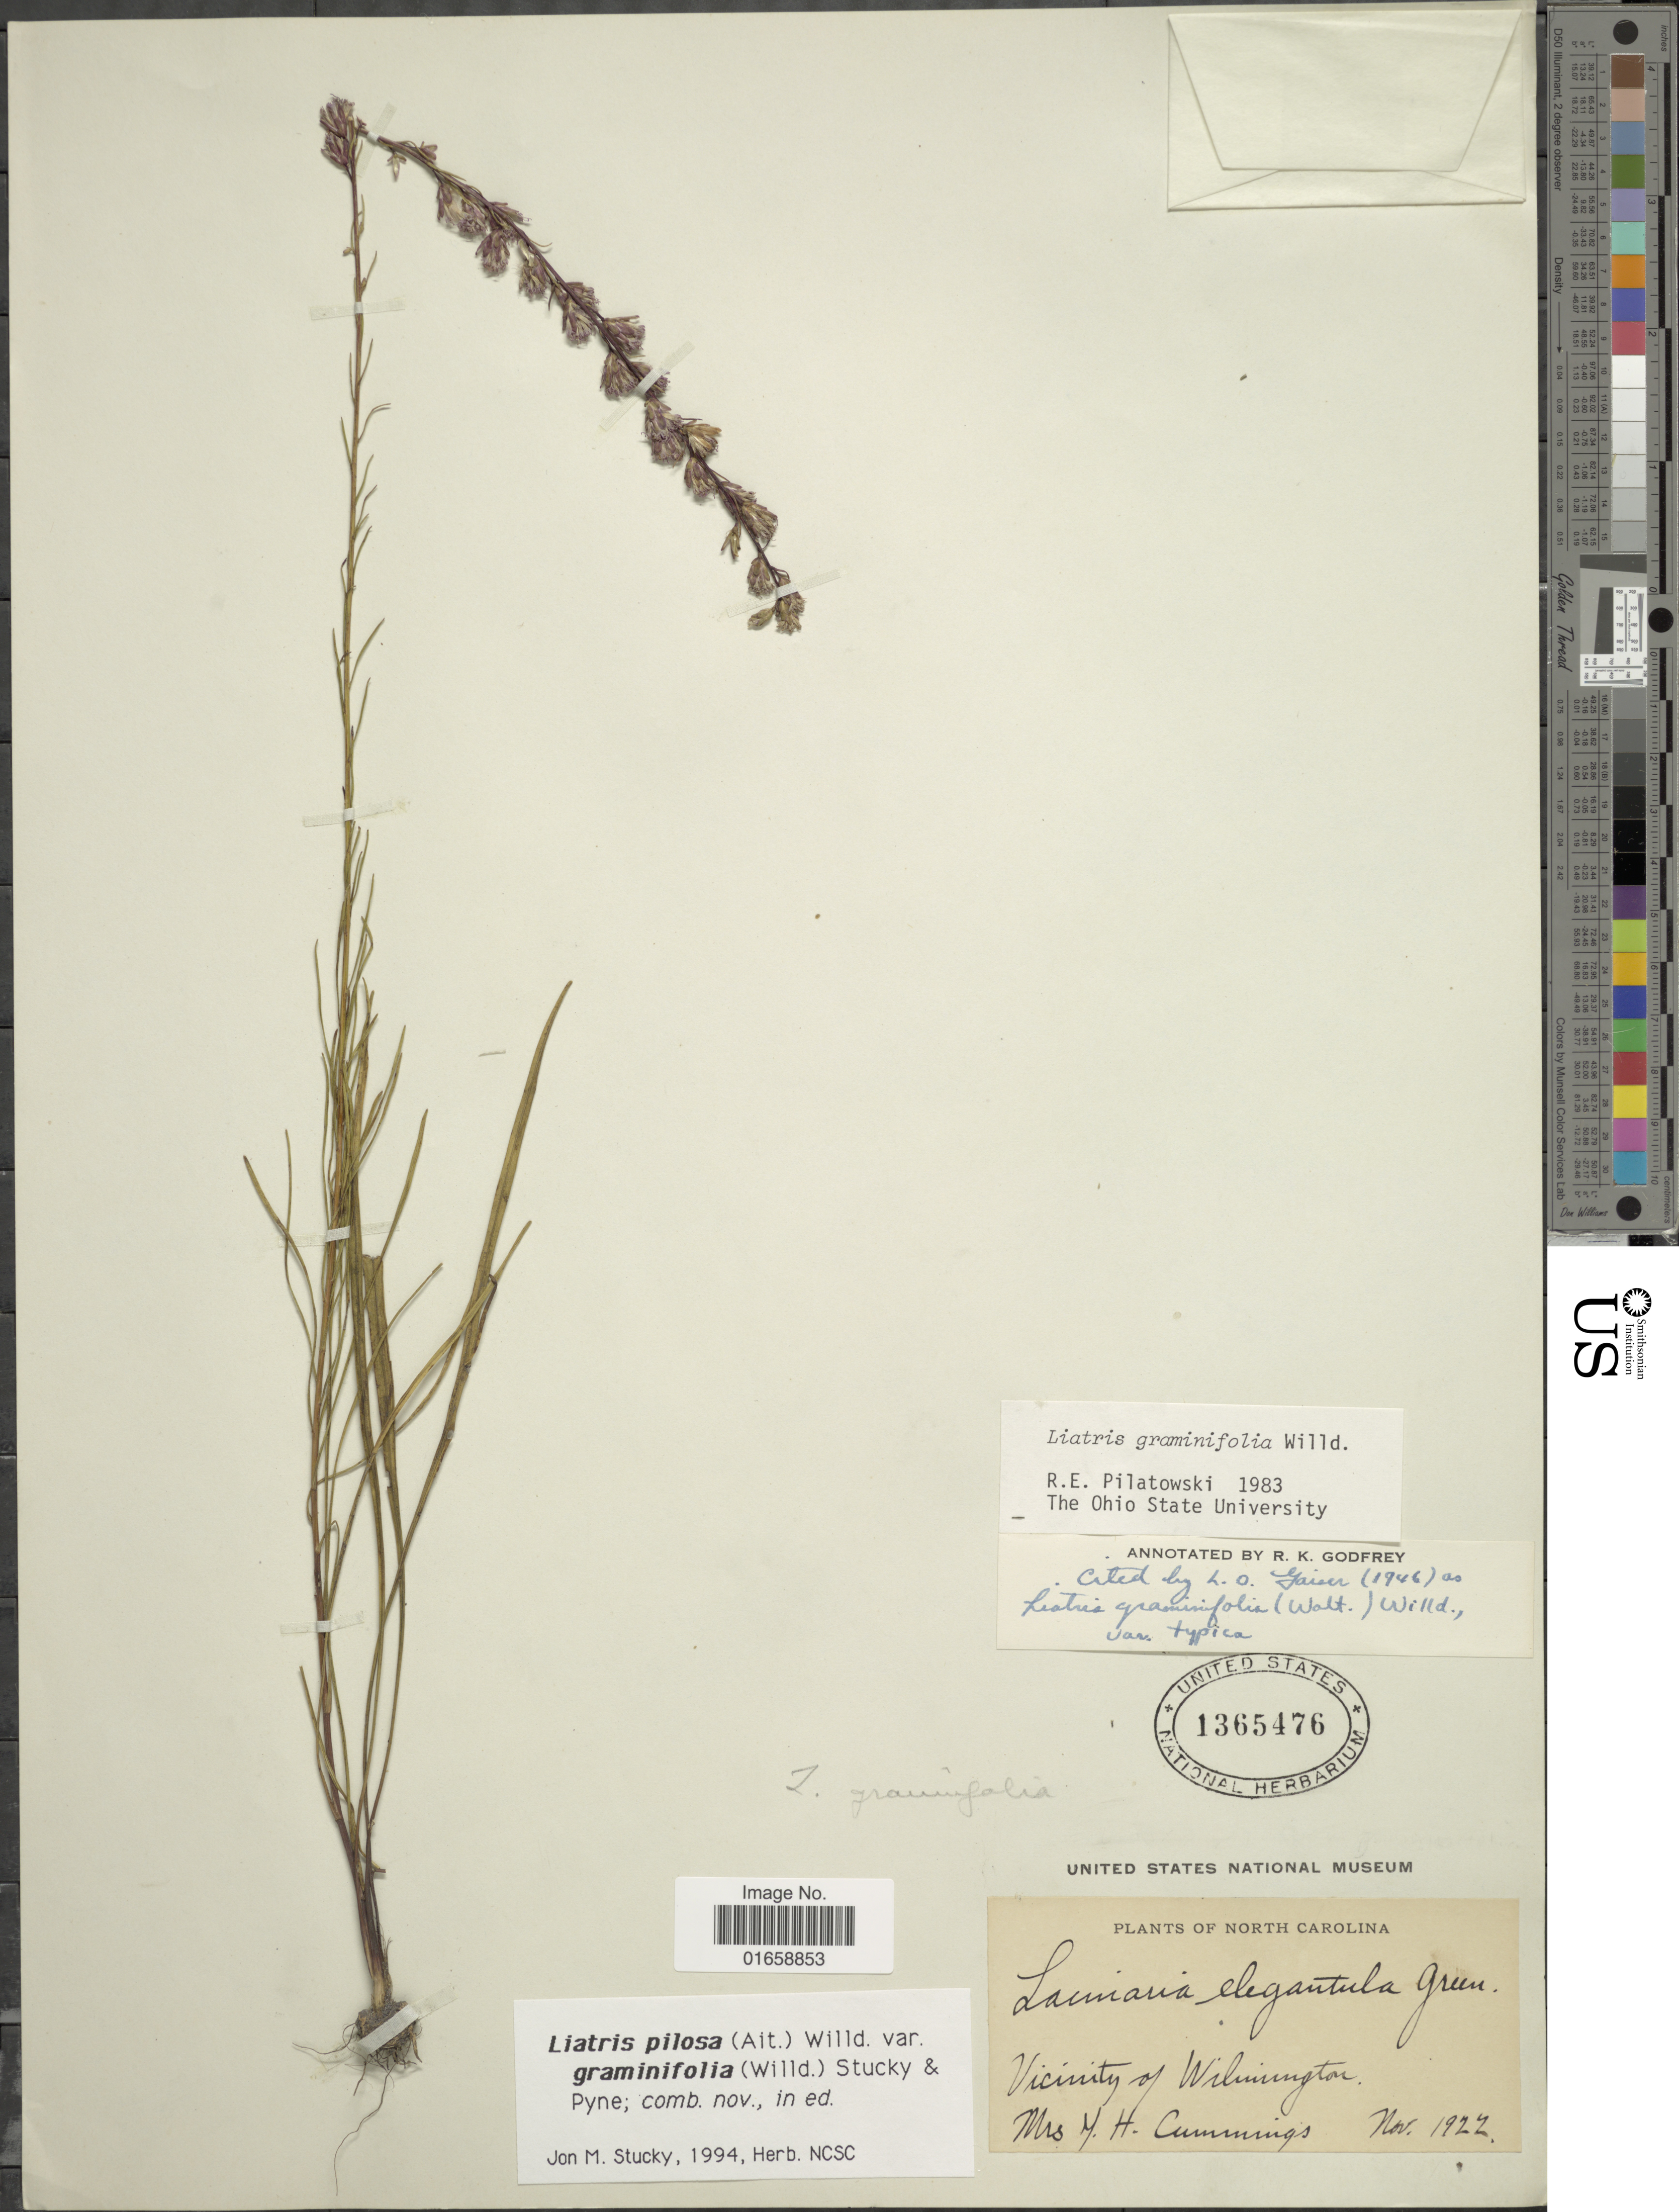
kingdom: Plantae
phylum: Tracheophyta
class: Magnoliopsida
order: Asterales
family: Asteraceae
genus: Liatris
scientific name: Liatris pilosa var. graminifolia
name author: Willd.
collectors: J. Cummings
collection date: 1922-11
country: United States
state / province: North Carolina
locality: Vicinity of Wilmington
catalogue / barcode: US 1365476